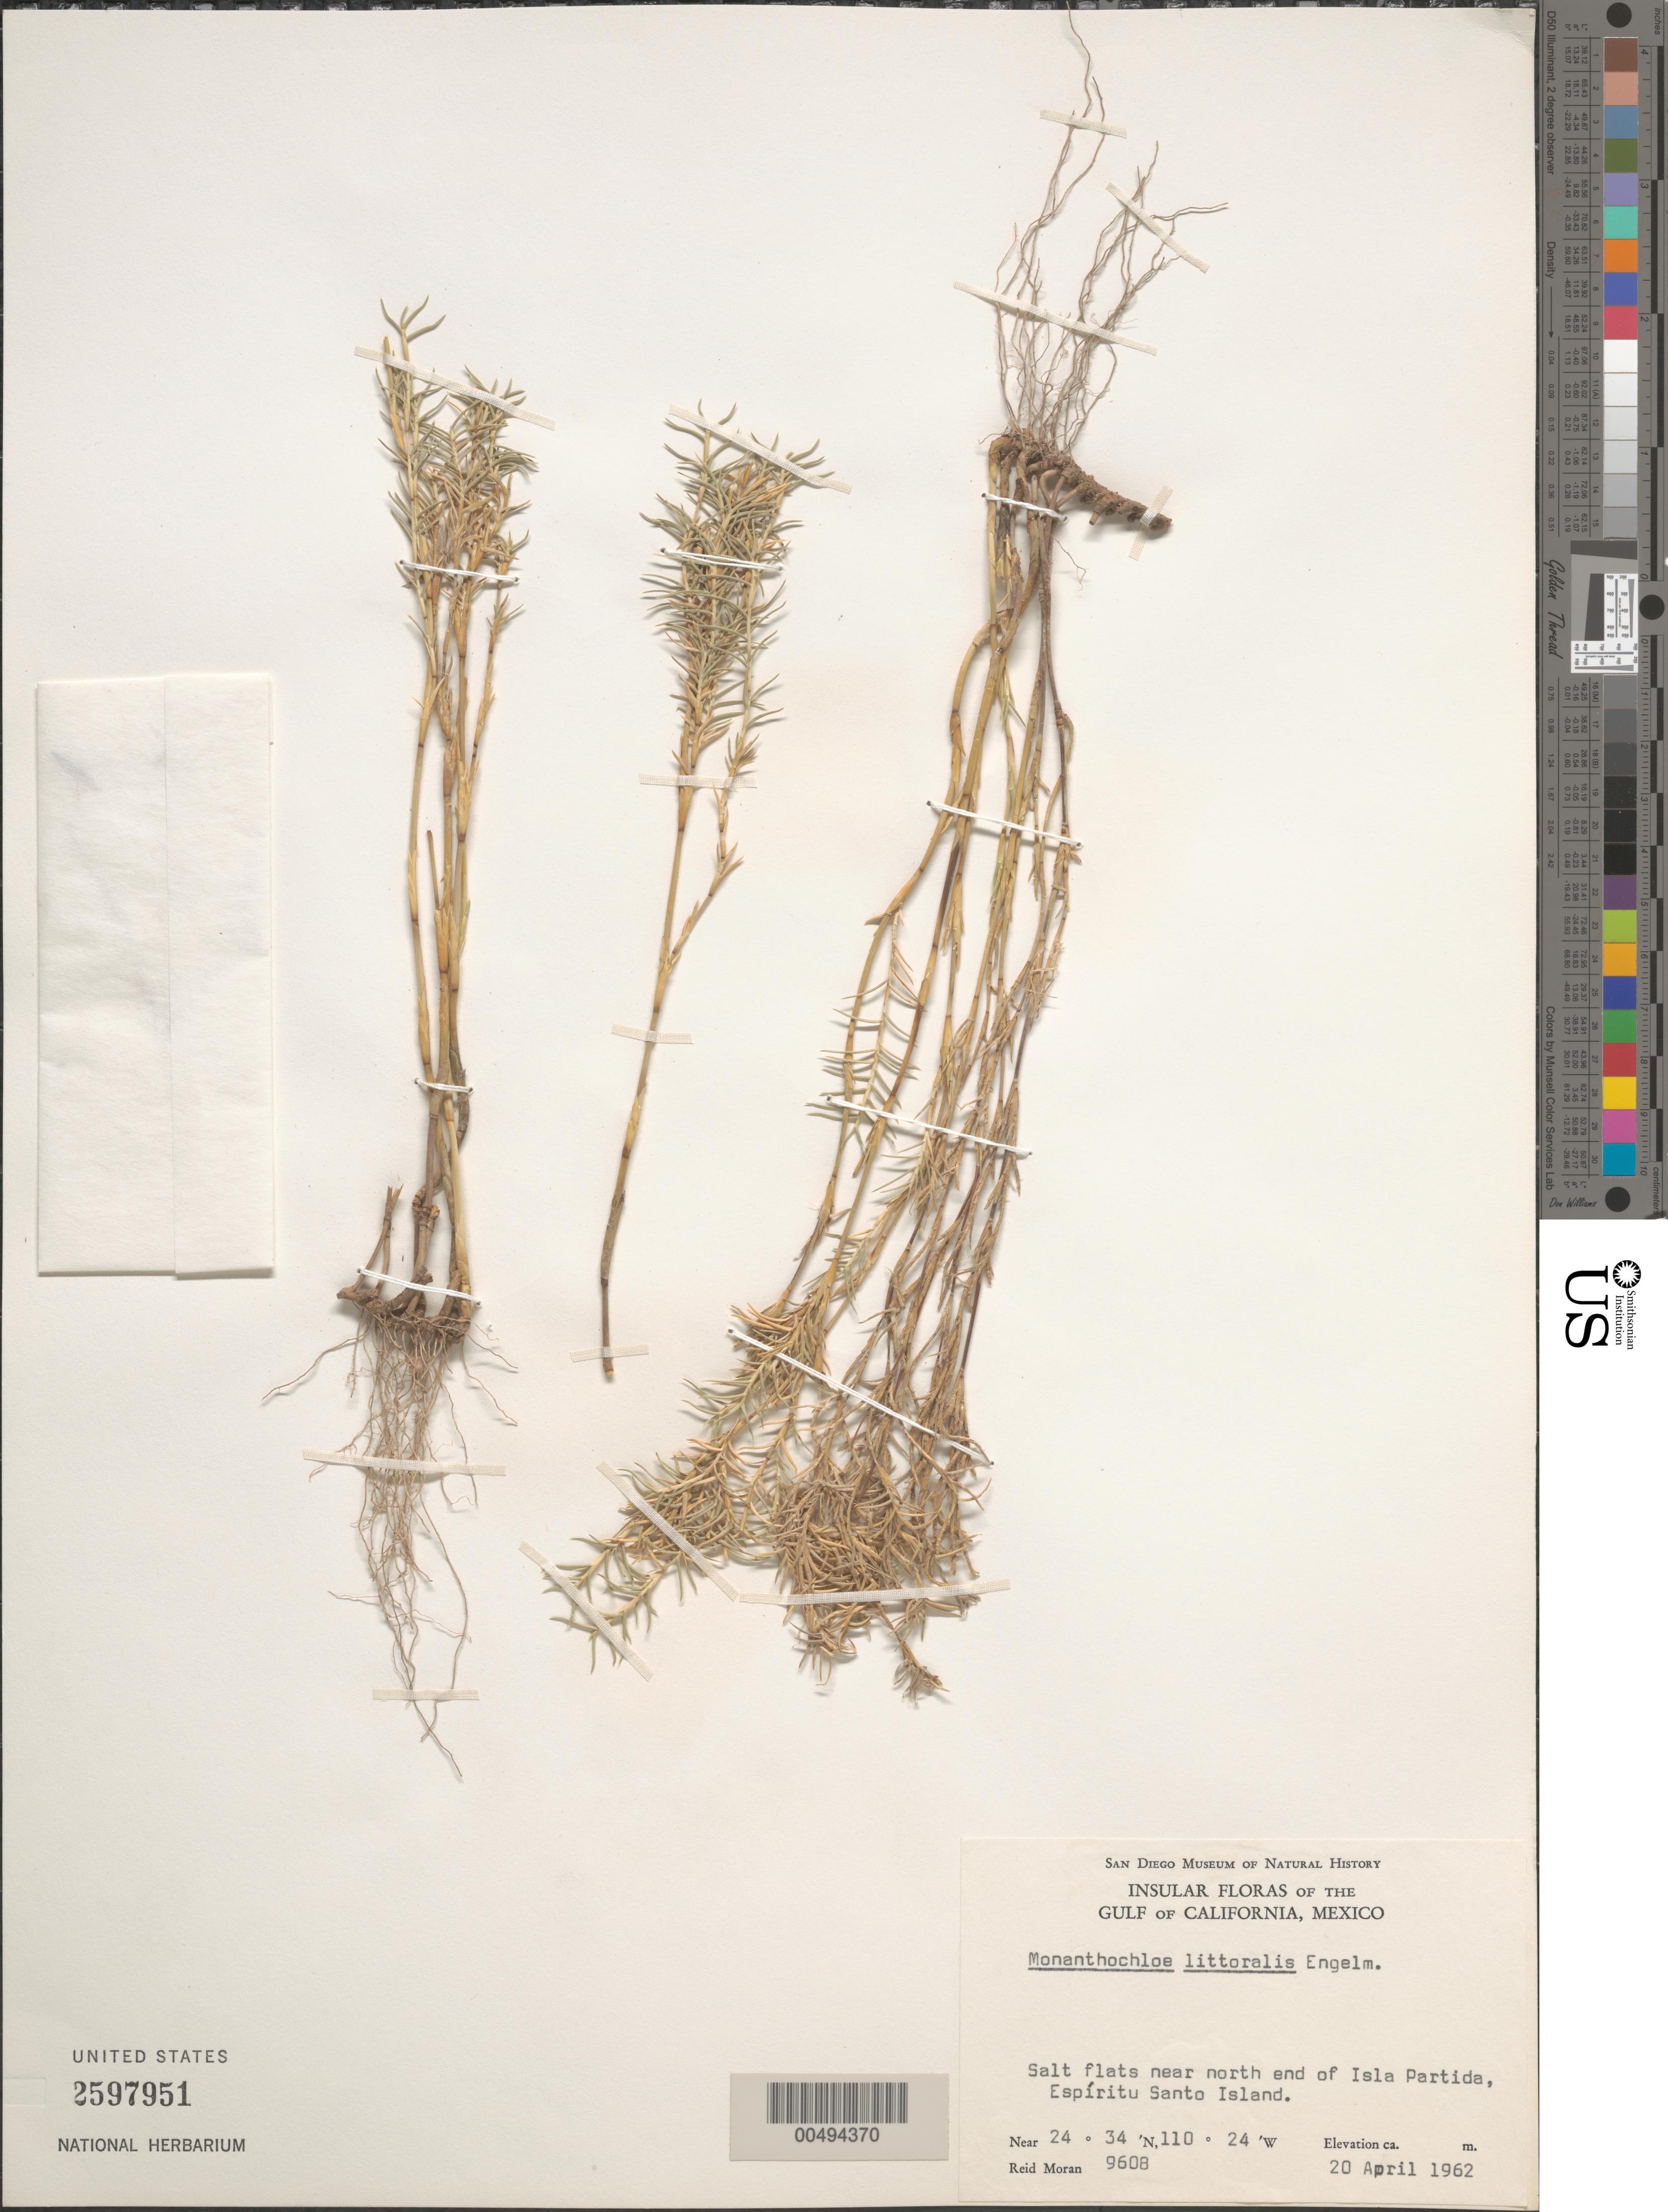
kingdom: Plantae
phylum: Tracheophyta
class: Liliopsida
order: Poales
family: Poaceae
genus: Monanthochloe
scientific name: Monanthochloe littoralis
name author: Engelm.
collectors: R. V. Moran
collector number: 9608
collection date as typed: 20 Apr 1962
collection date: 1962-04-20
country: Mexico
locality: Gulf of California, near N end of Isla Partida, Esp¡ritu Santo Island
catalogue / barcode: US 2597951